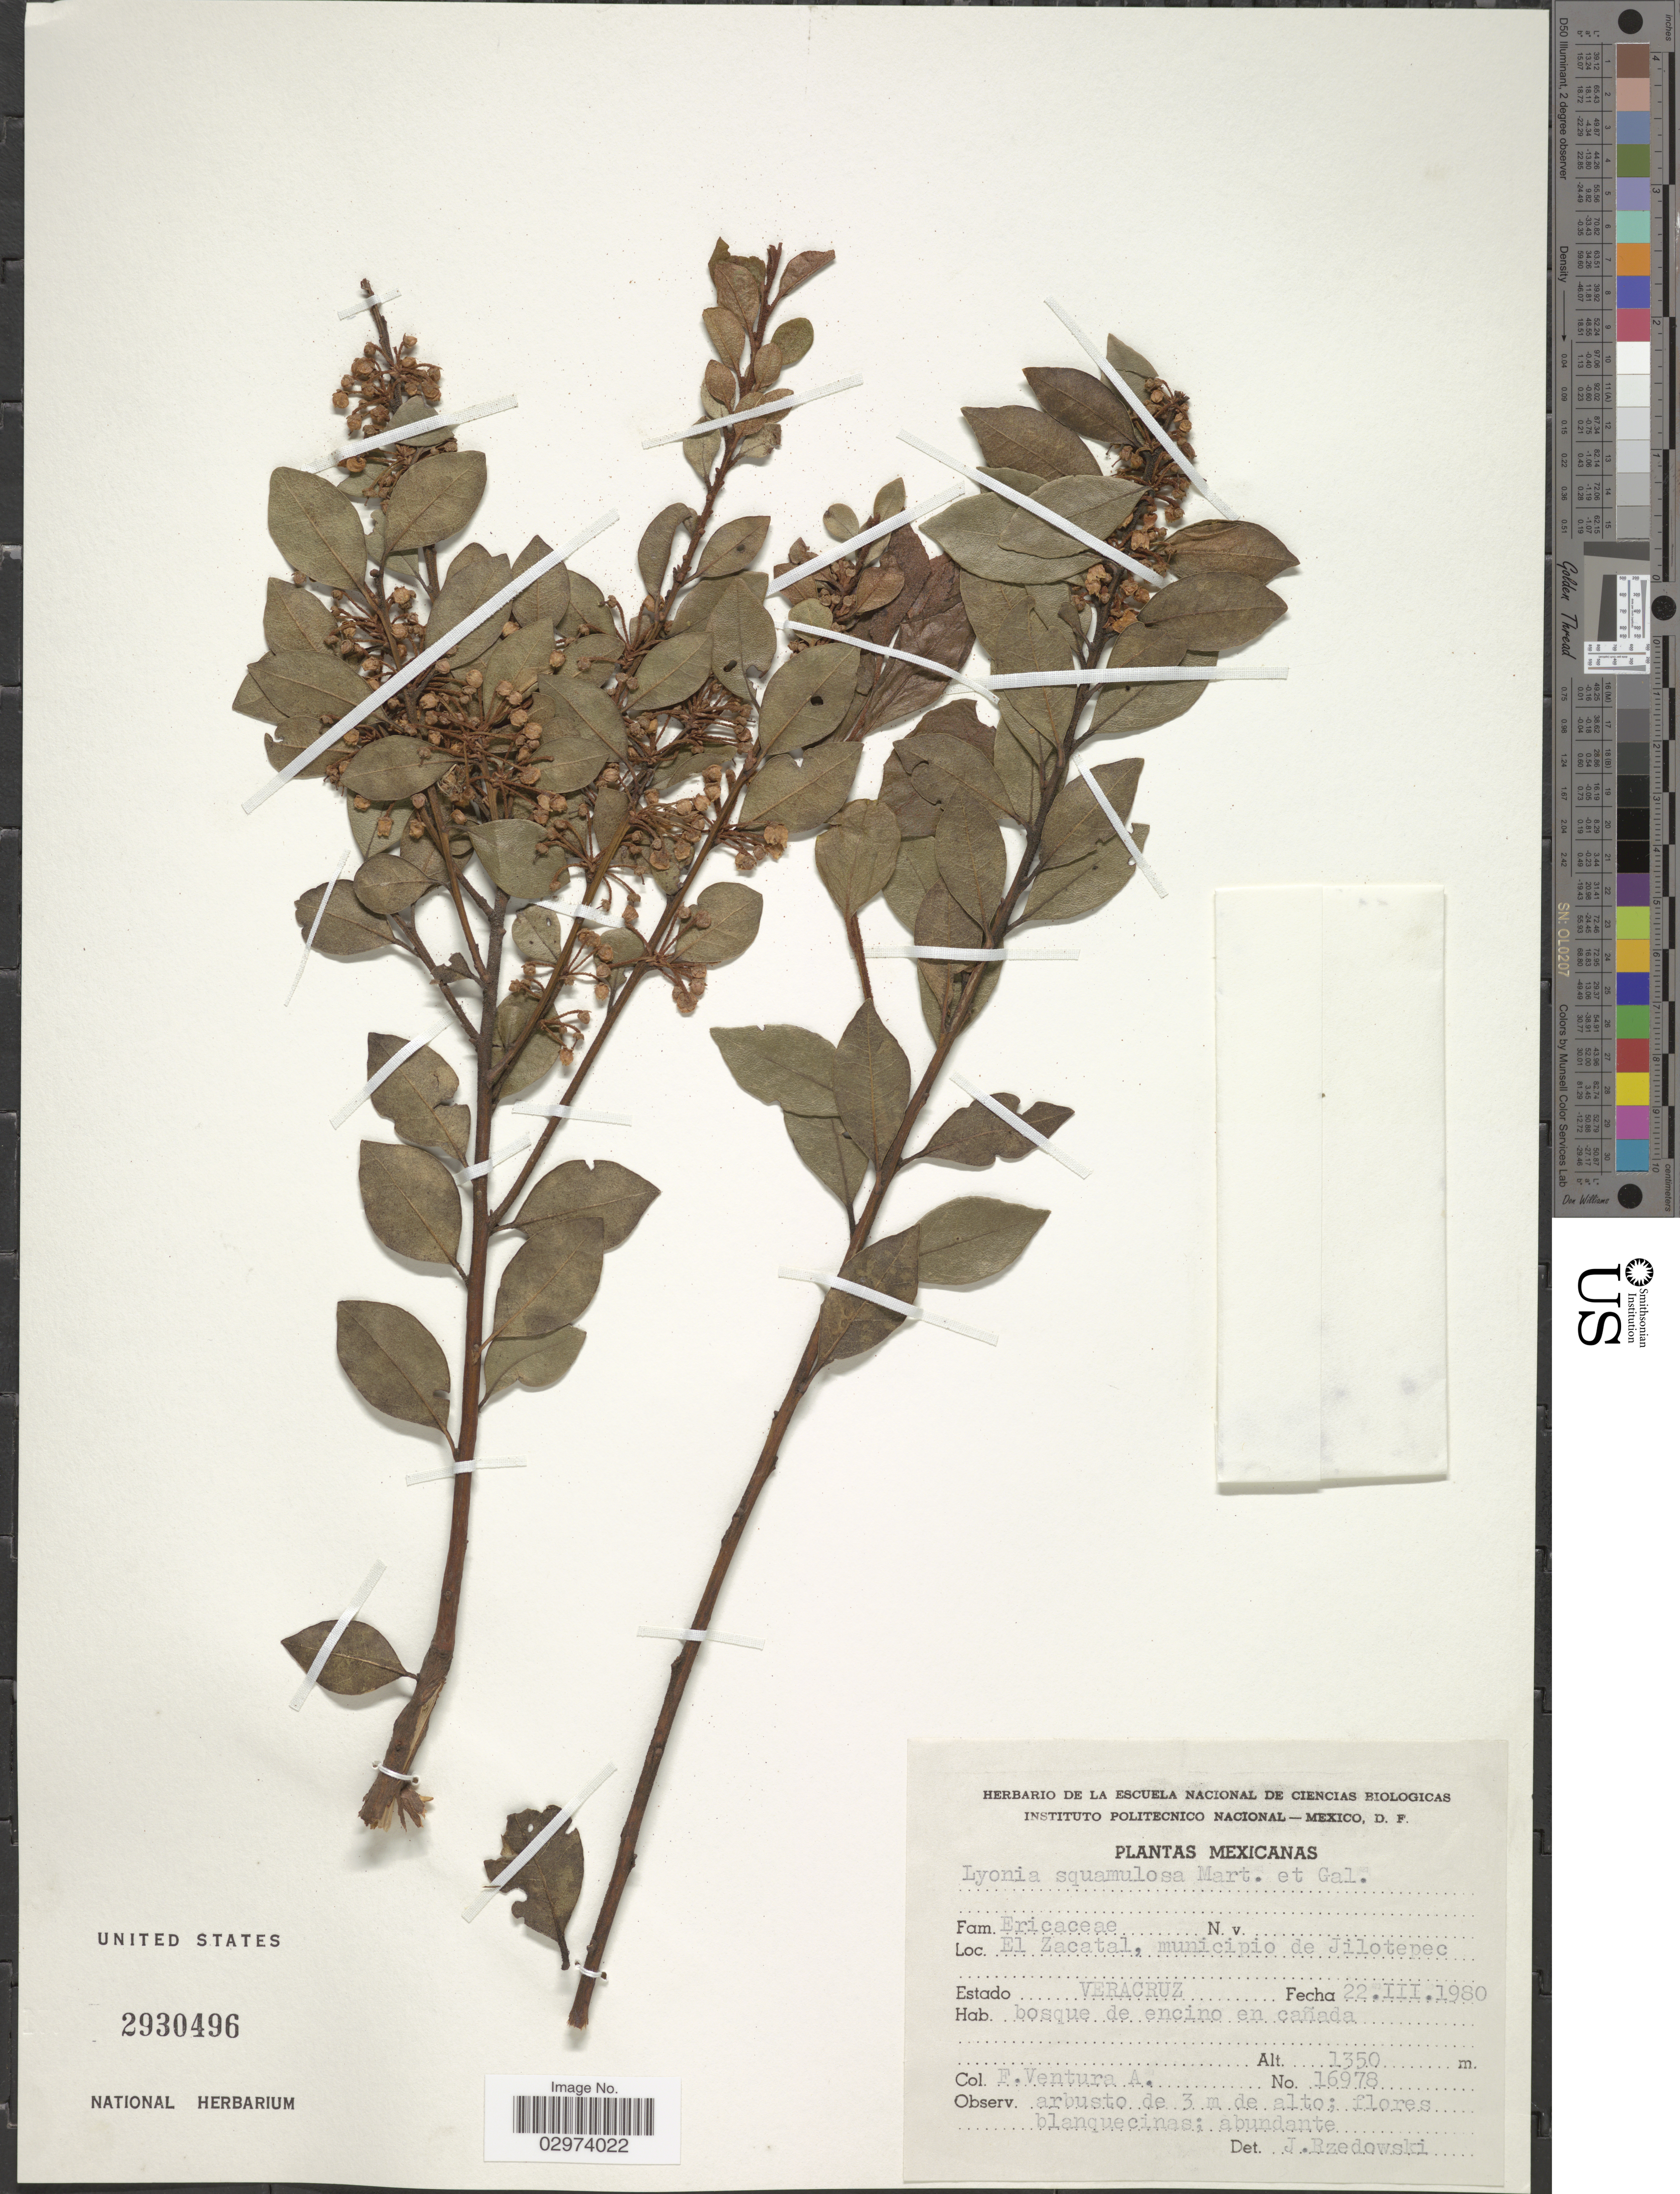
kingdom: Plantae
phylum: Tracheophyta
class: Magnoliopsida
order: Ericales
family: Ericaceae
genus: Lyonia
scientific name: Lyonia squamulosa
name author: M. Martens & Galeotti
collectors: F. Ventura A.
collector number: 16978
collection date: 1980-03-22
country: Mexico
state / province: Veracruz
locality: El Zacatal, municipio de Jilotepec. Estado Veracruz.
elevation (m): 1350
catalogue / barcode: US 2930496